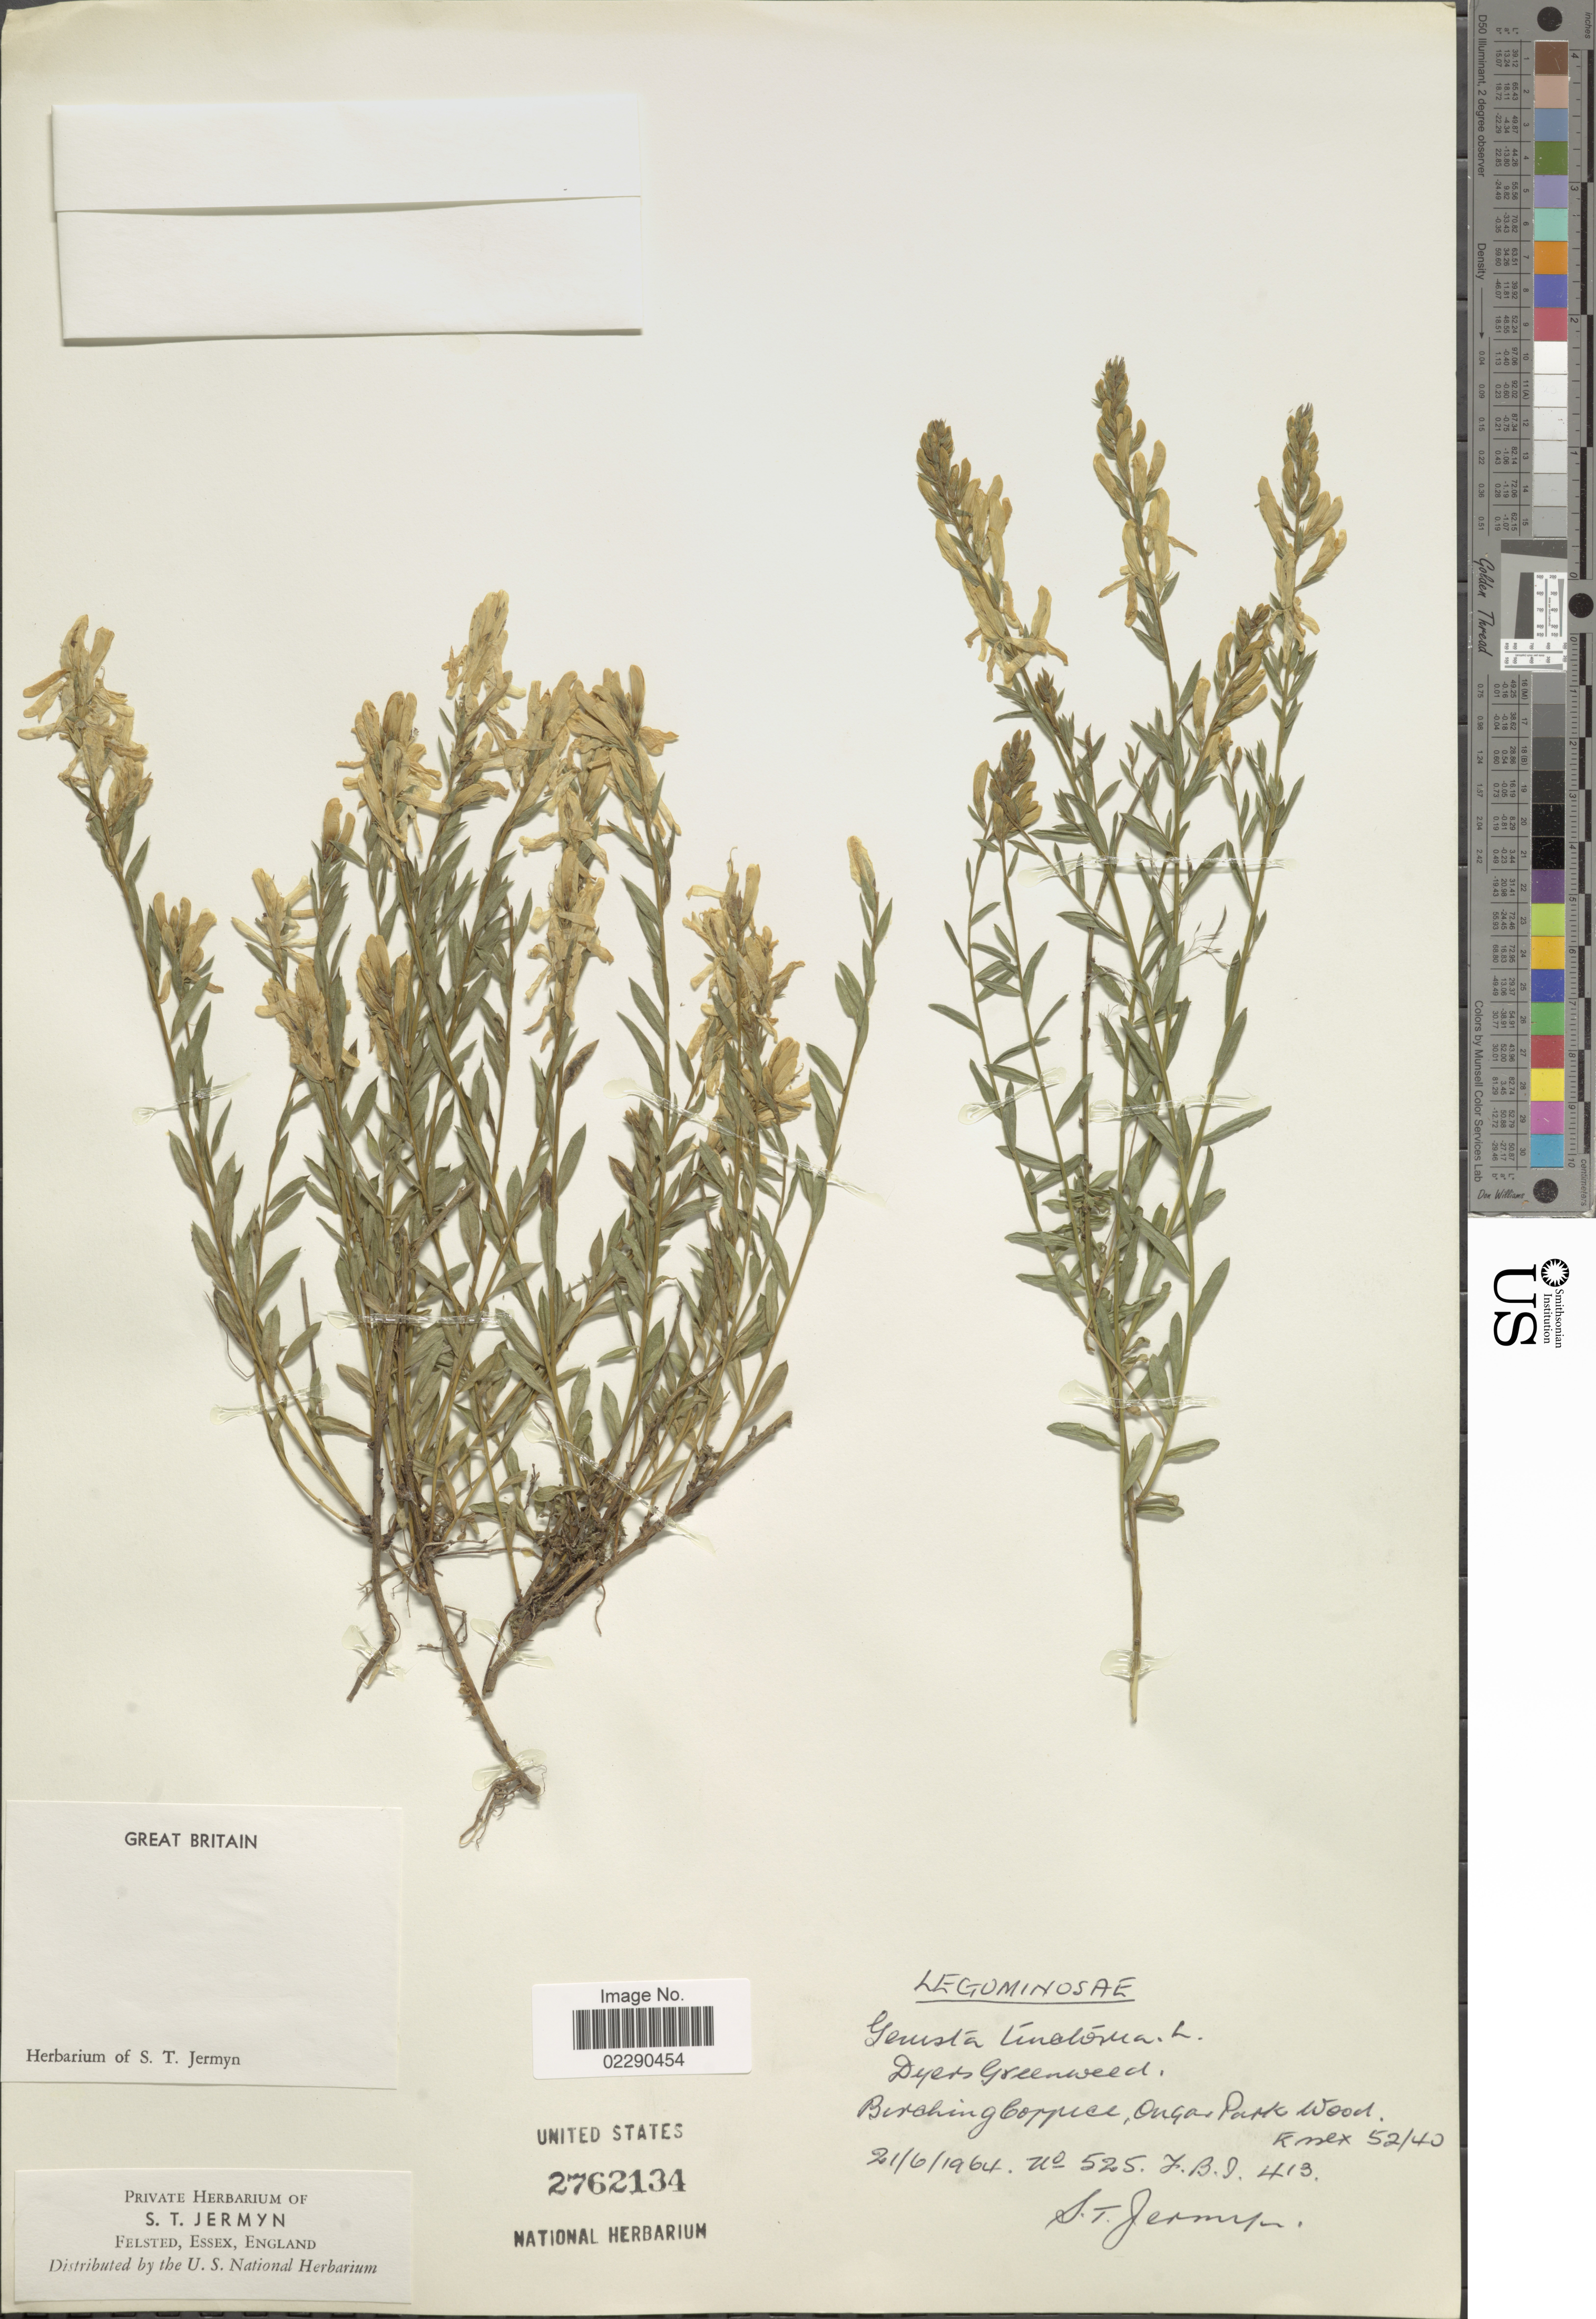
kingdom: Plantae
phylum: Tracheophyta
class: Magnoliopsida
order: Fabales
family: Fabaceae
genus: Genista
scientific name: Genista tinctoria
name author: L.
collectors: S. Jermyn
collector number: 525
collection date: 1964-06-21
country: United Kingdom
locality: Great Britain, Birching Coppice, Ongar, Park Wood, Essex 52/40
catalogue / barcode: US 2762134